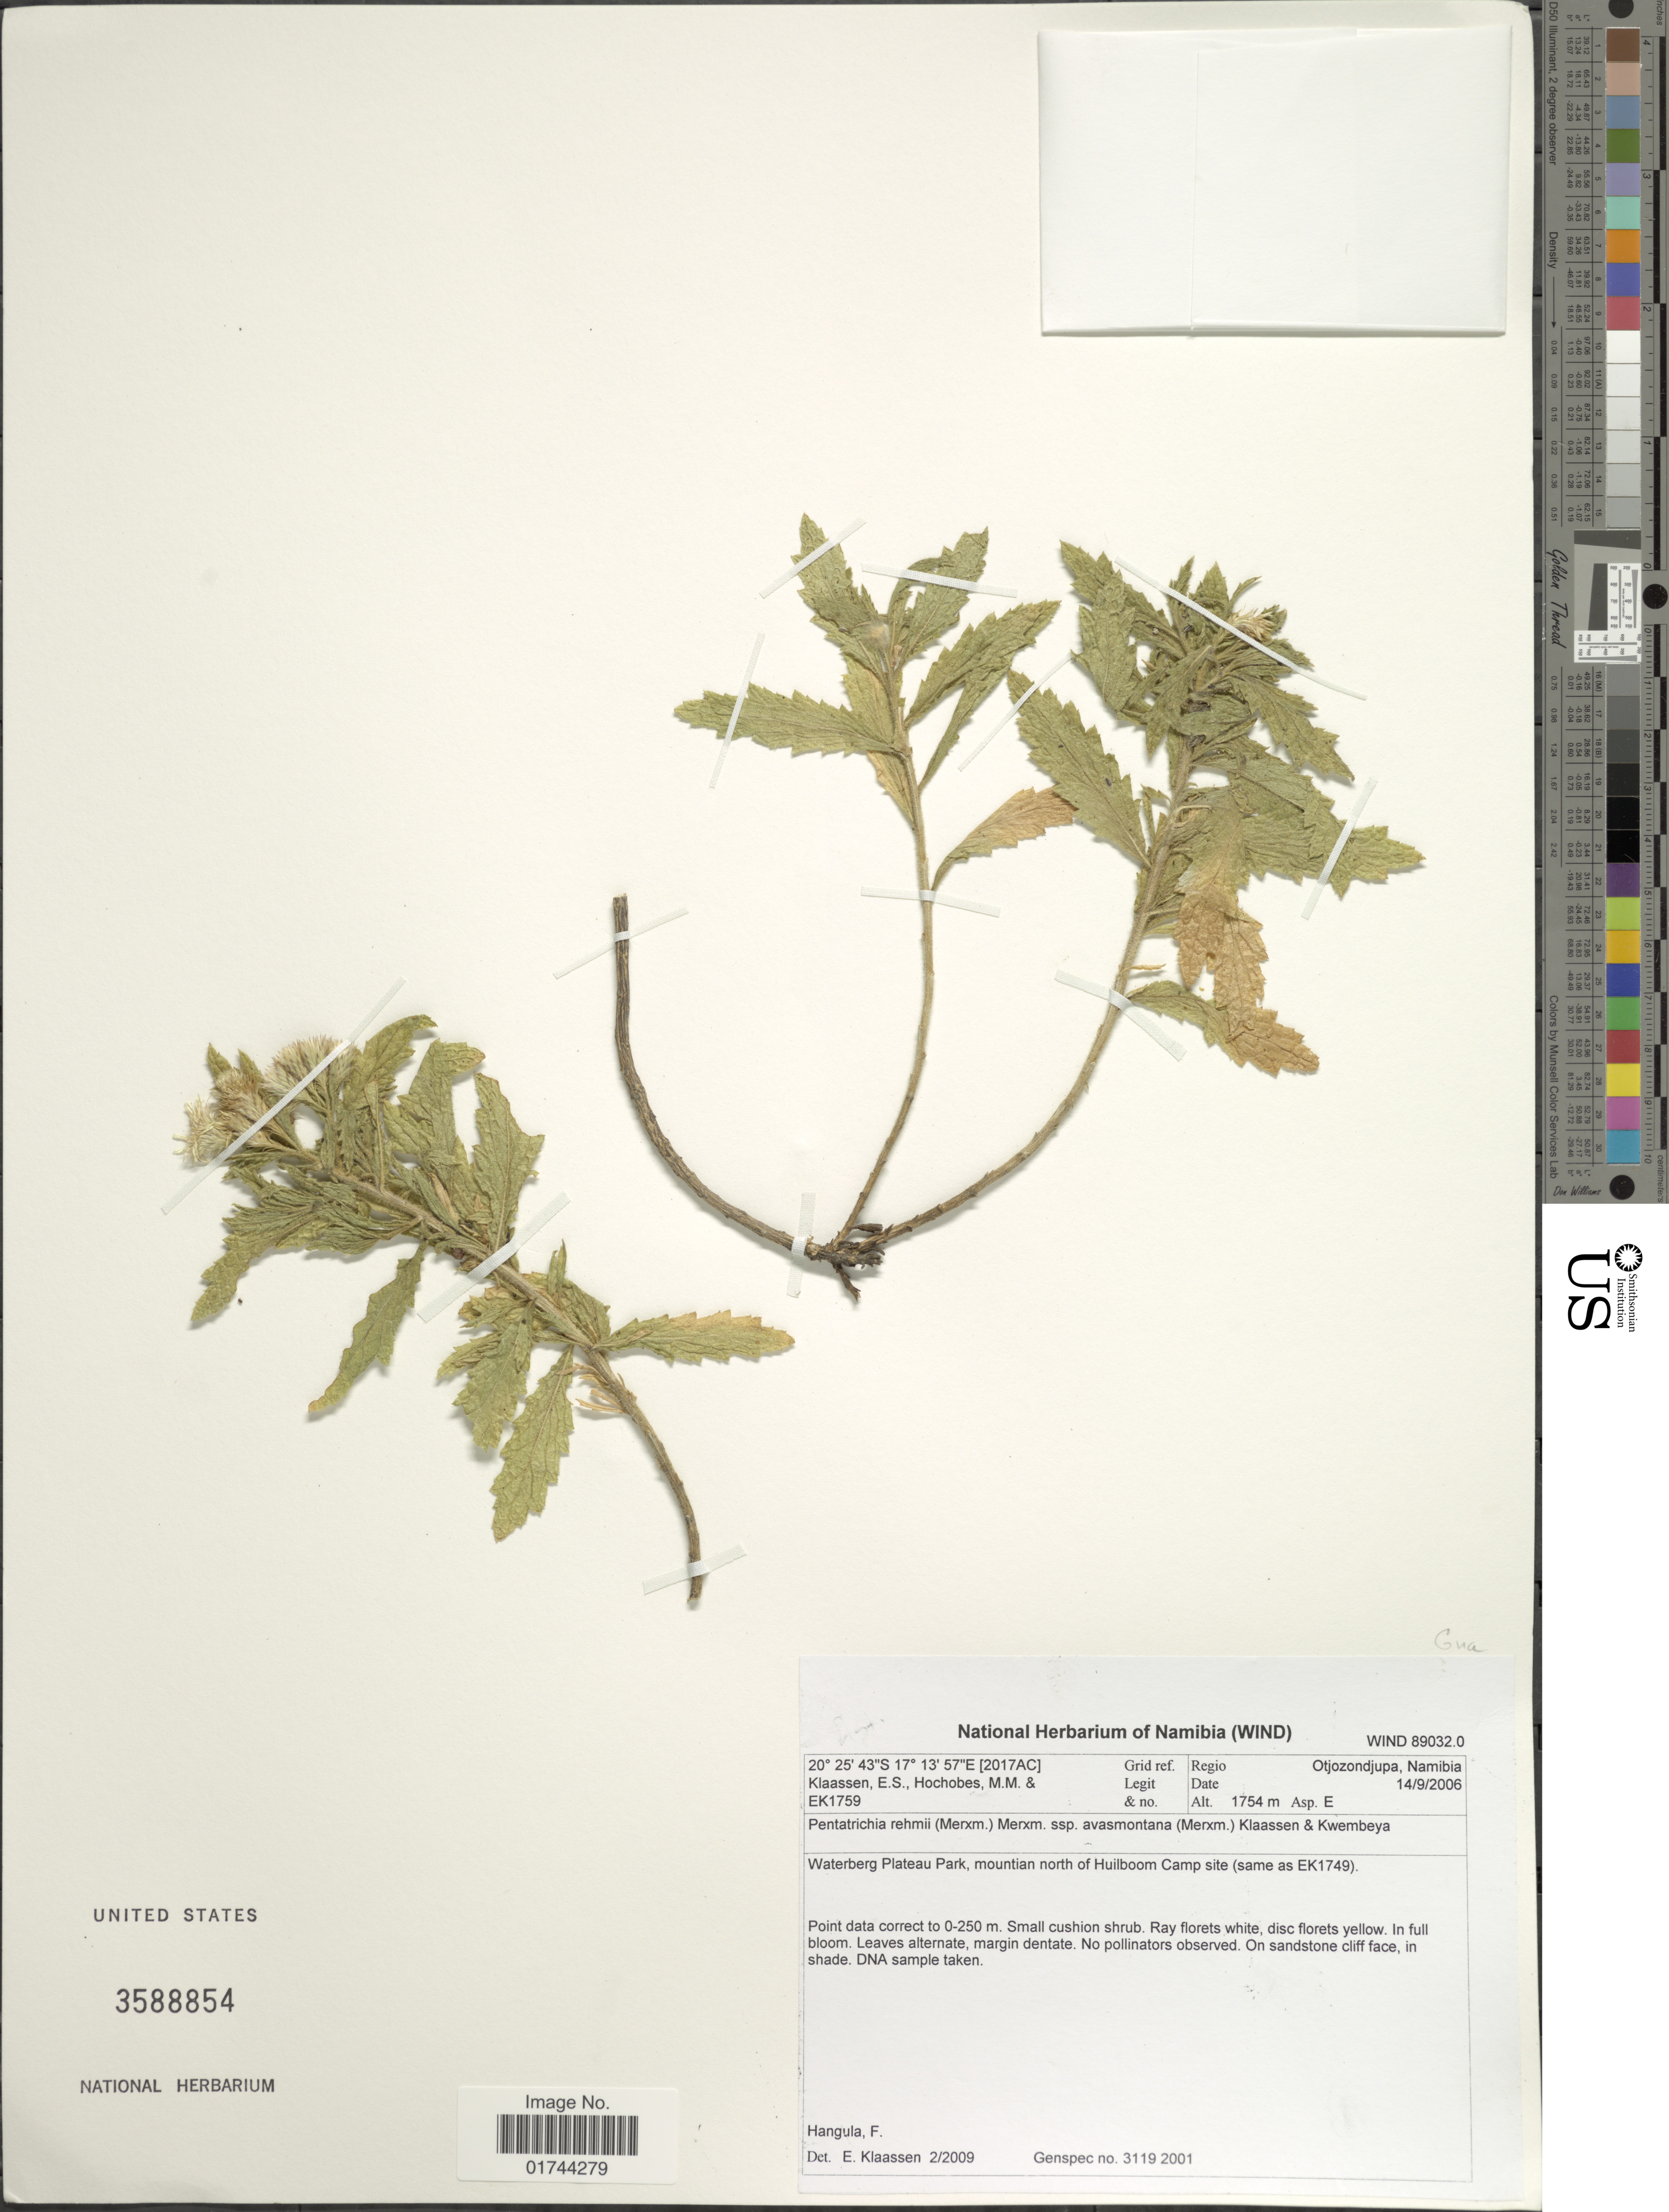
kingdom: Plantae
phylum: Tracheophyta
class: Magnoliopsida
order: Asterales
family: Asteraceae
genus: Pentatrichia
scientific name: Pentatrichia rehmii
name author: (Merxm.) Merxm.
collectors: E. S. Klaassen, M. Hochobes & F. Hangula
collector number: EK1759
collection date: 2006-09-14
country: Namibia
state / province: Otjozondjupa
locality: Waterberg Plateau Park, mountain north of Huilboom Camp site (same as EK1749)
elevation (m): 1754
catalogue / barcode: US 3588854